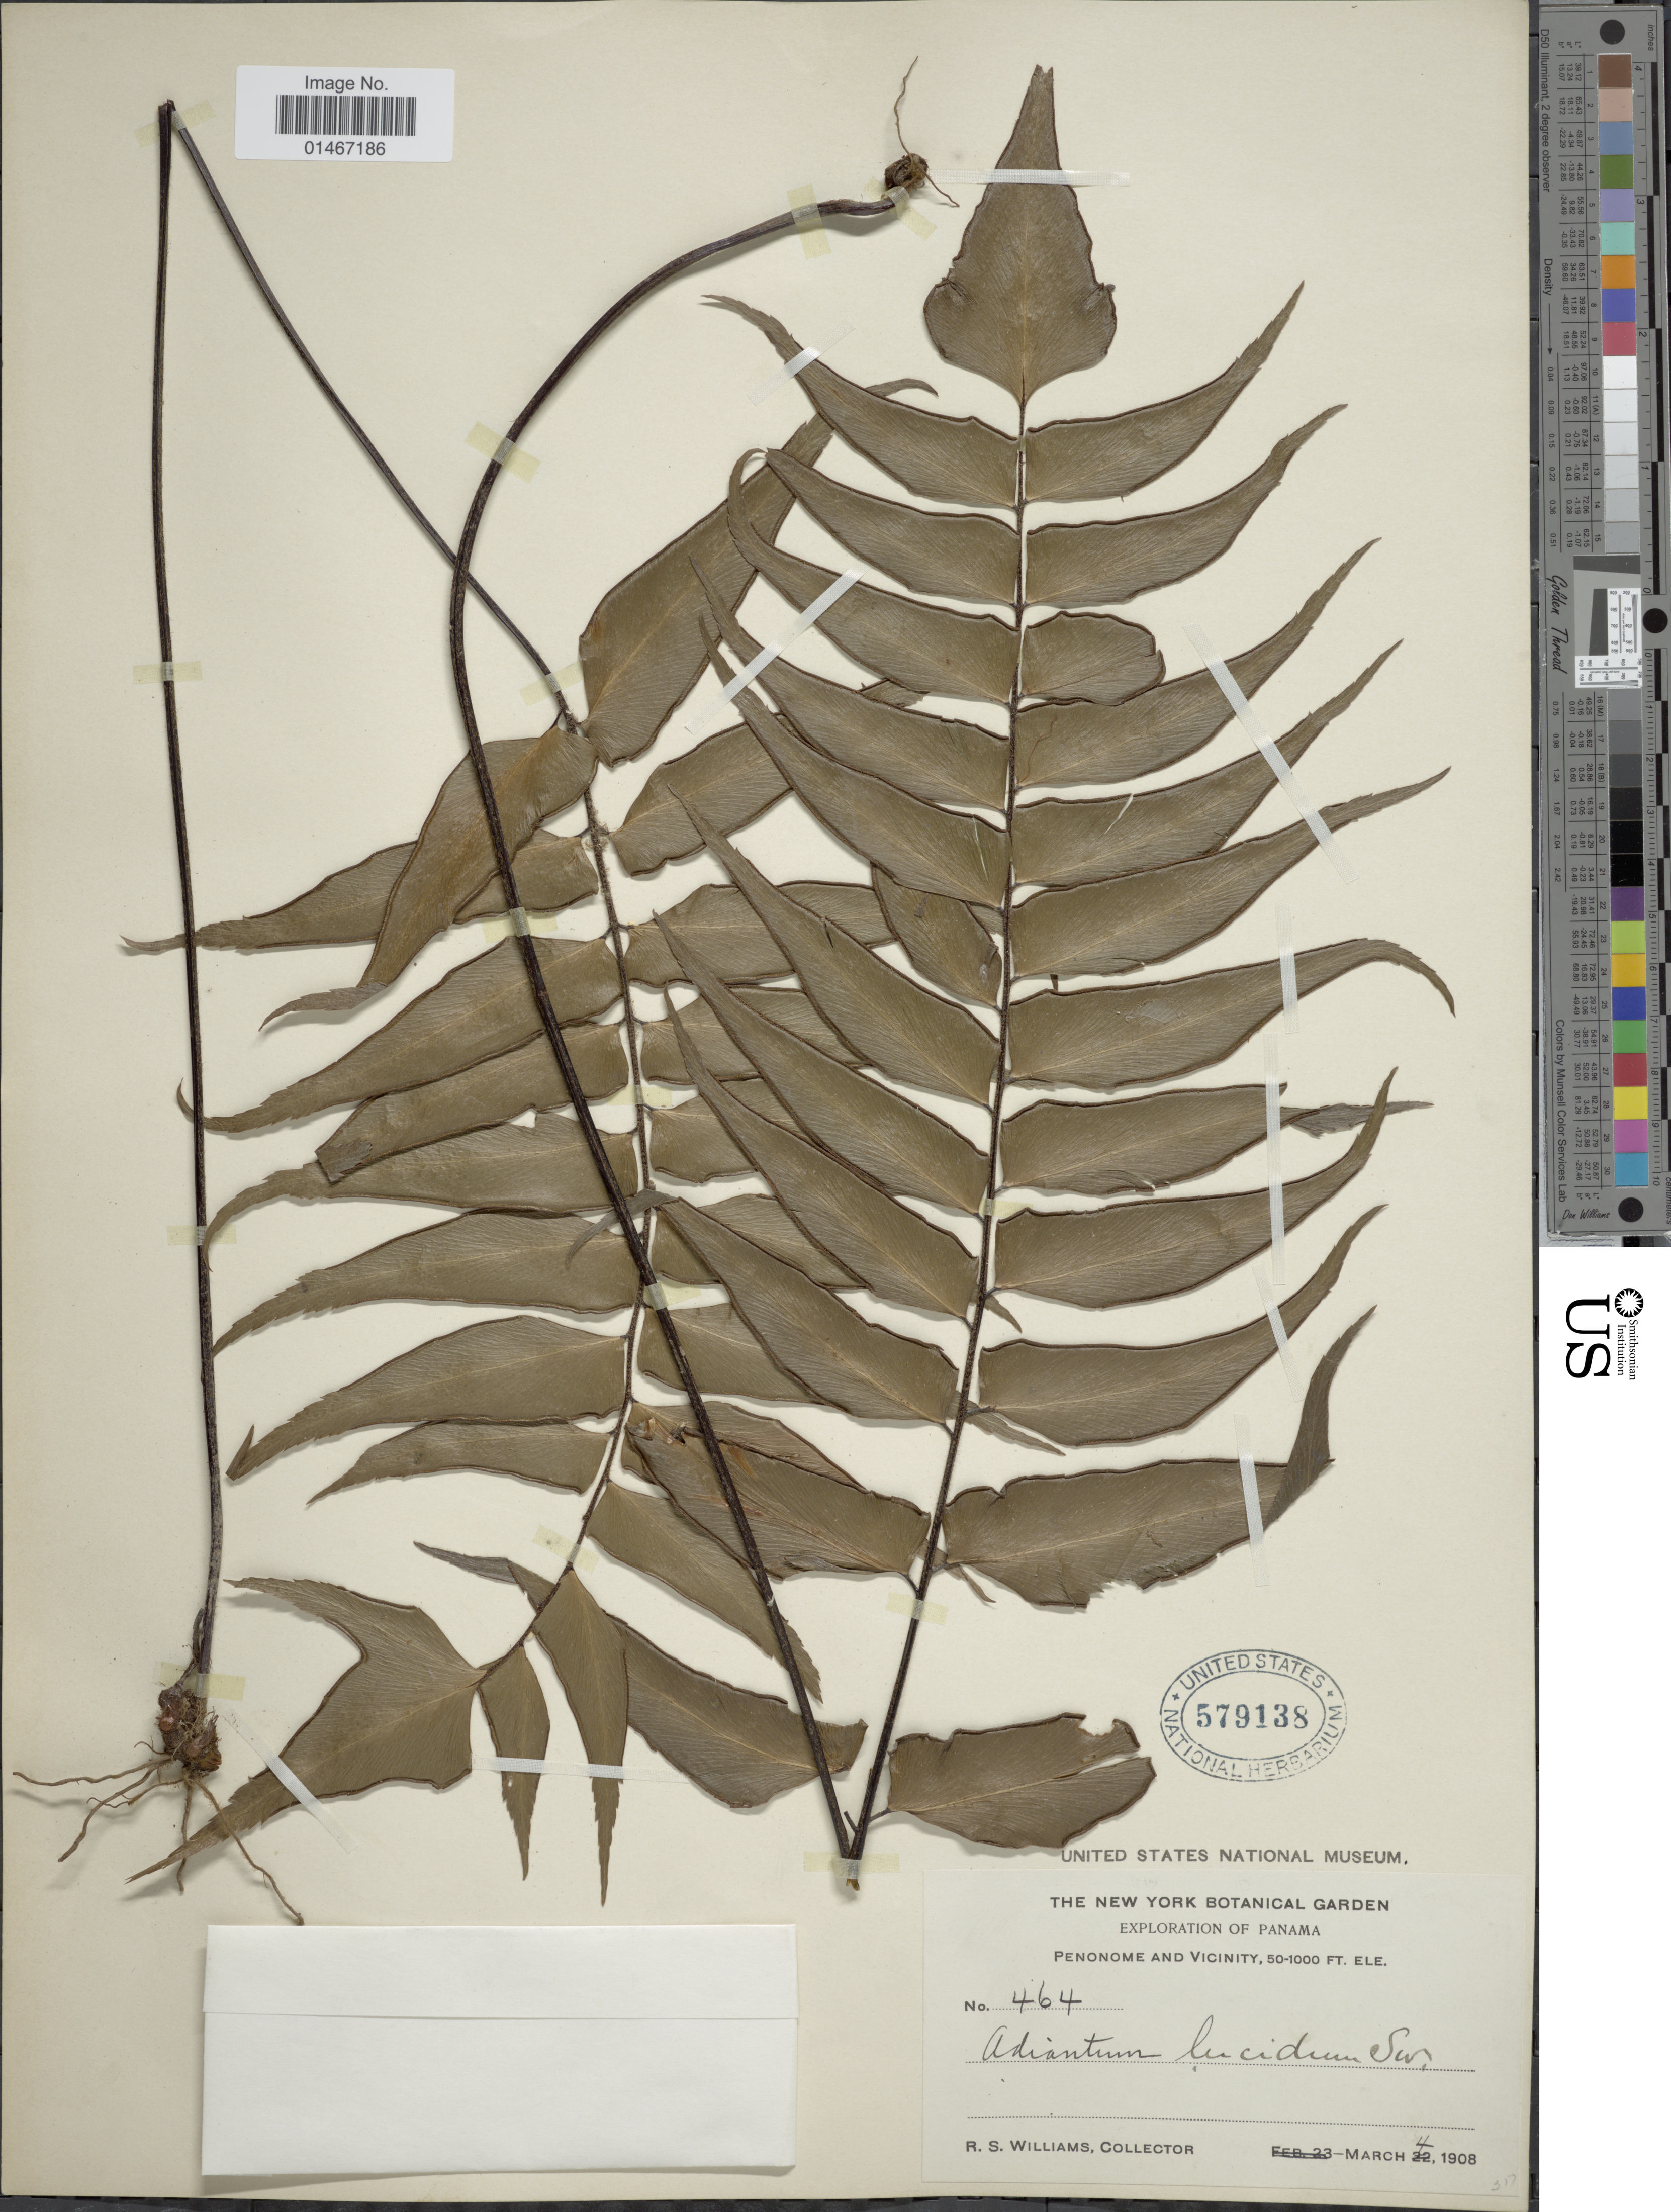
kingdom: Plantae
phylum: Tracheophyta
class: Polypodiopsida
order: Polypodiales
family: Pteridaceae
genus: Adiantum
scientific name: Adiantum lucidum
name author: (Cav.) Sw.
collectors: R. S. Williams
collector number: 464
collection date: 1908-03-04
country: Panama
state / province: Panamá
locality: Penonome and Vicinity.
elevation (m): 15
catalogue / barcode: US 579138